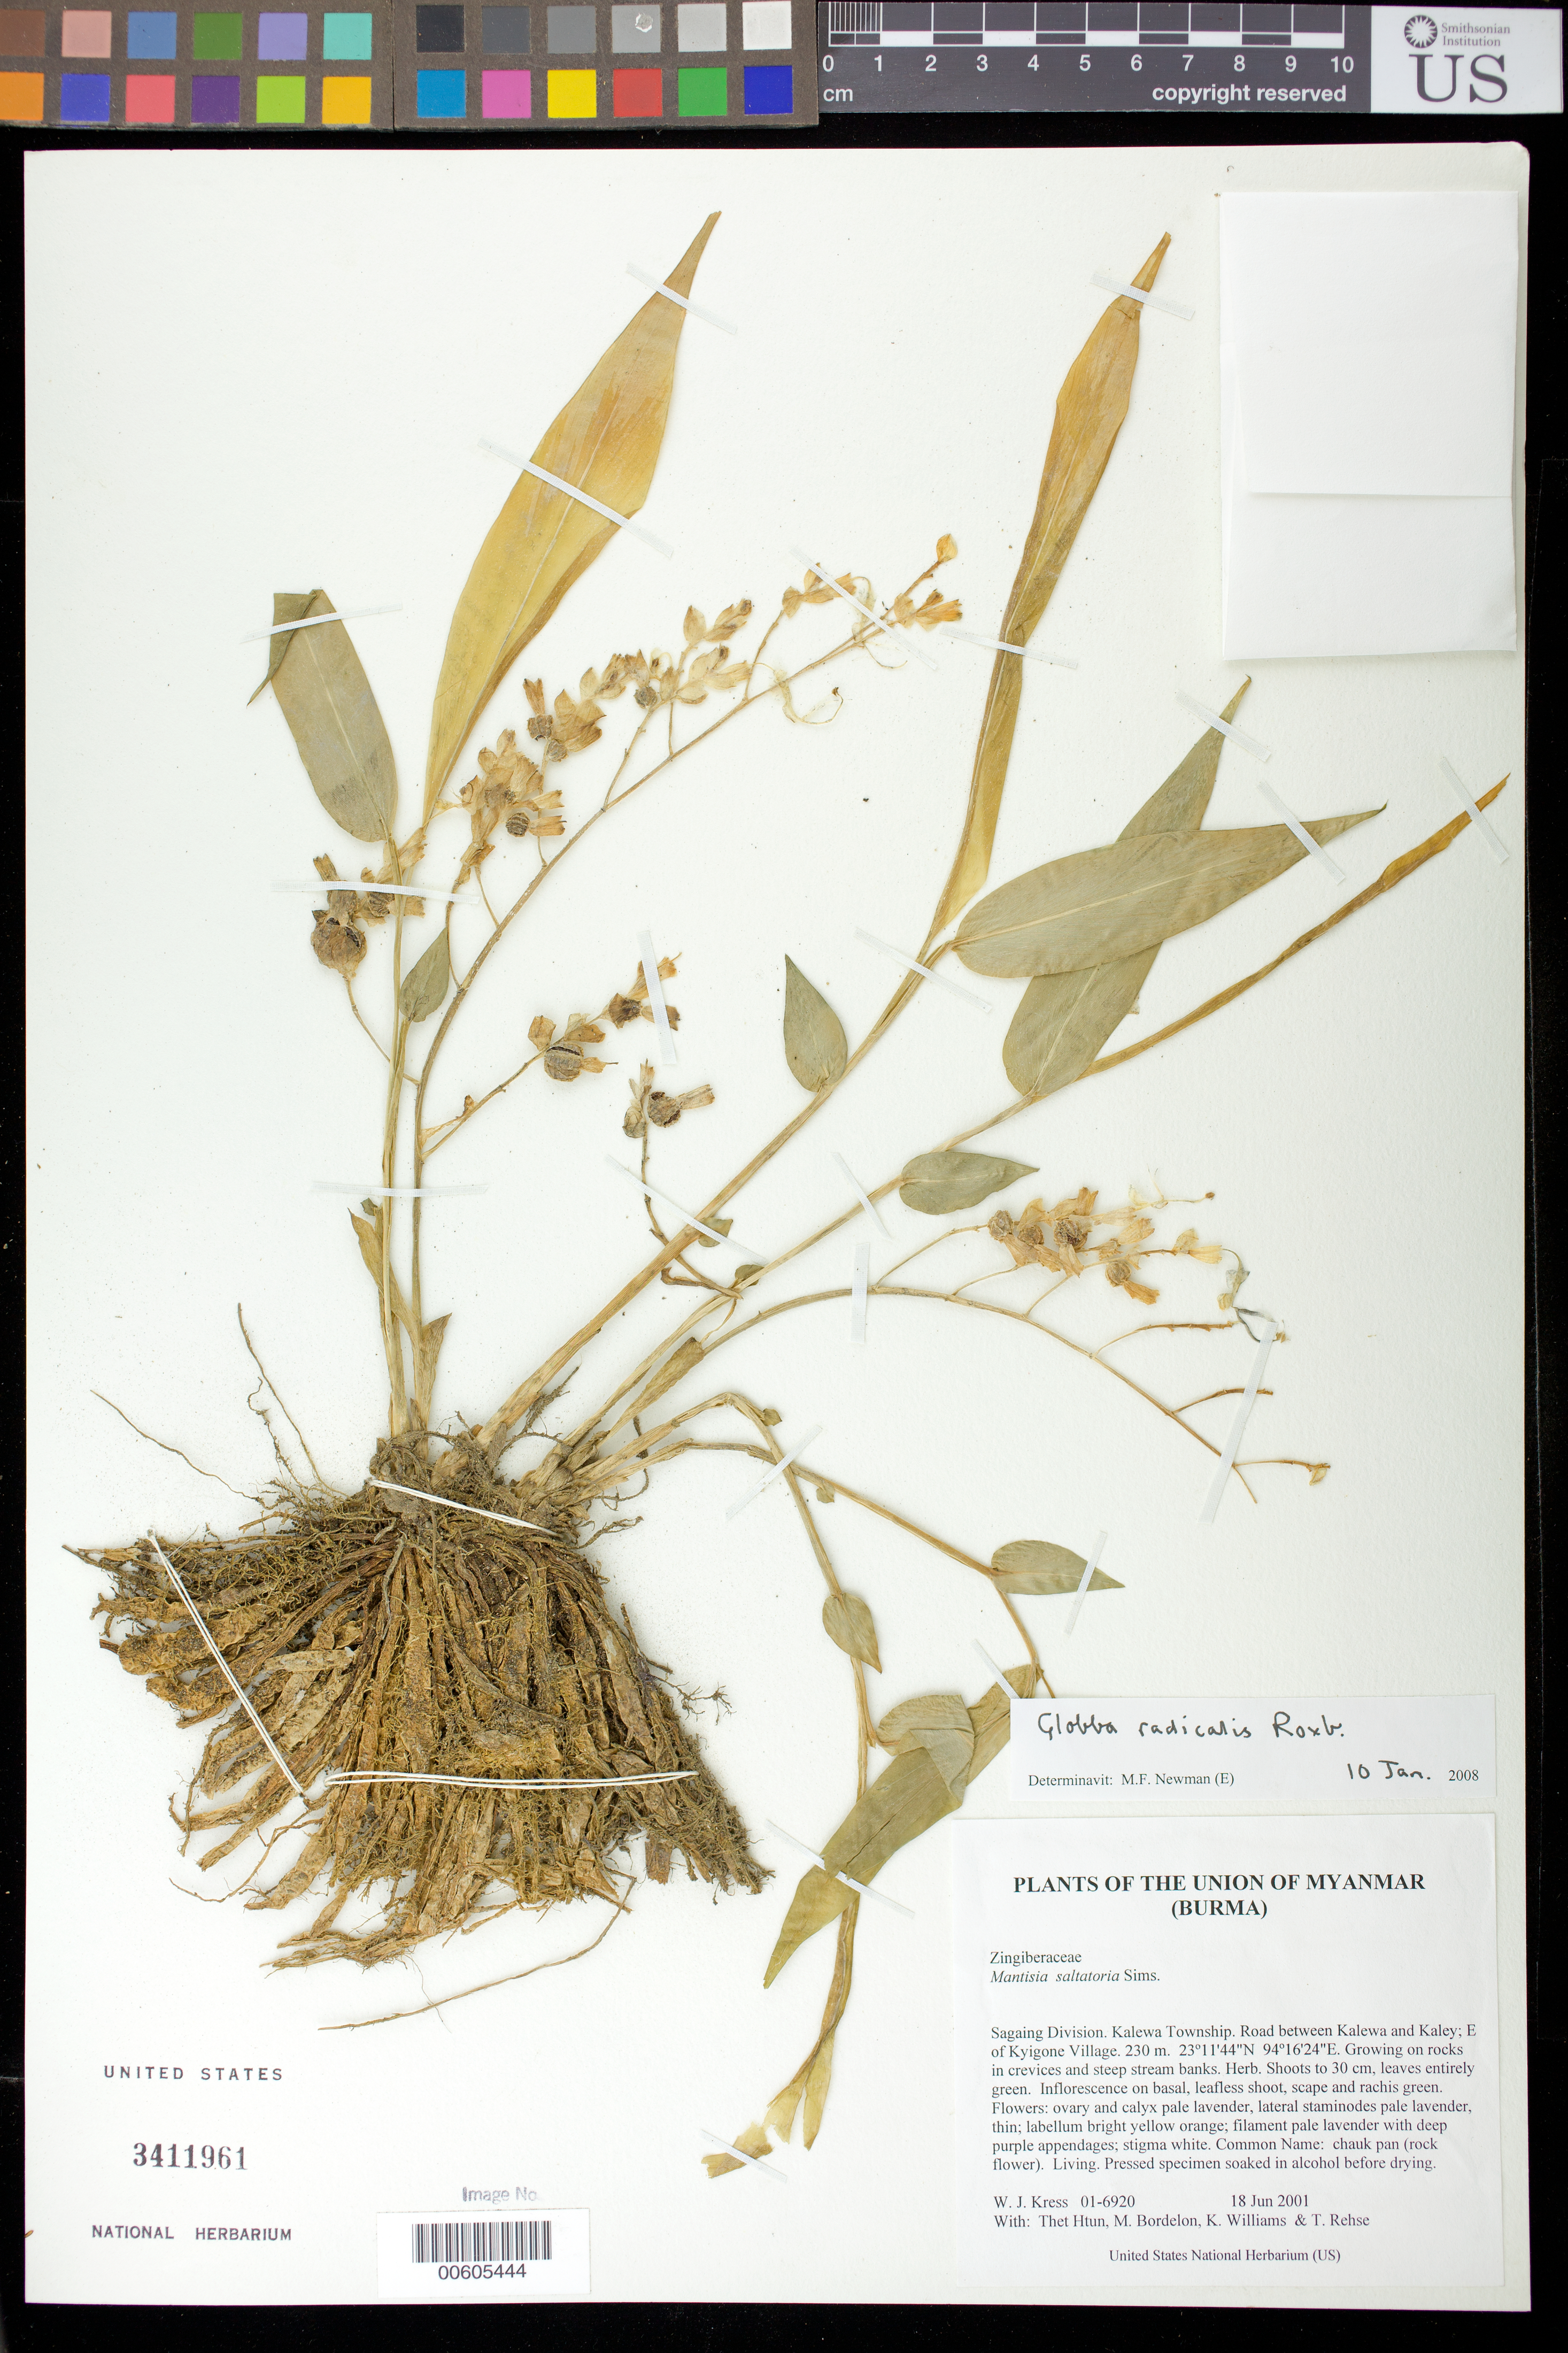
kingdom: Plantae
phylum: Tracheophyta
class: Liliopsida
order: Zingiberales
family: Zingiberaceae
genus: Globba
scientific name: Globba racemosa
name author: Sm.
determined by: Newman, M. F.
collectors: W. J. Kress, Thet Htun, M. Bordelon, K. J. Williams & T. Rehse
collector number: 01-6920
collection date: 2001-06-18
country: Myanmar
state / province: Sagaing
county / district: Kalewa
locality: Road between Kalewa and Kaley; E of Kyigone Village.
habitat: Growing on rocks in crevices and steep stream banks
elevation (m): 230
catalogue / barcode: US 3411961